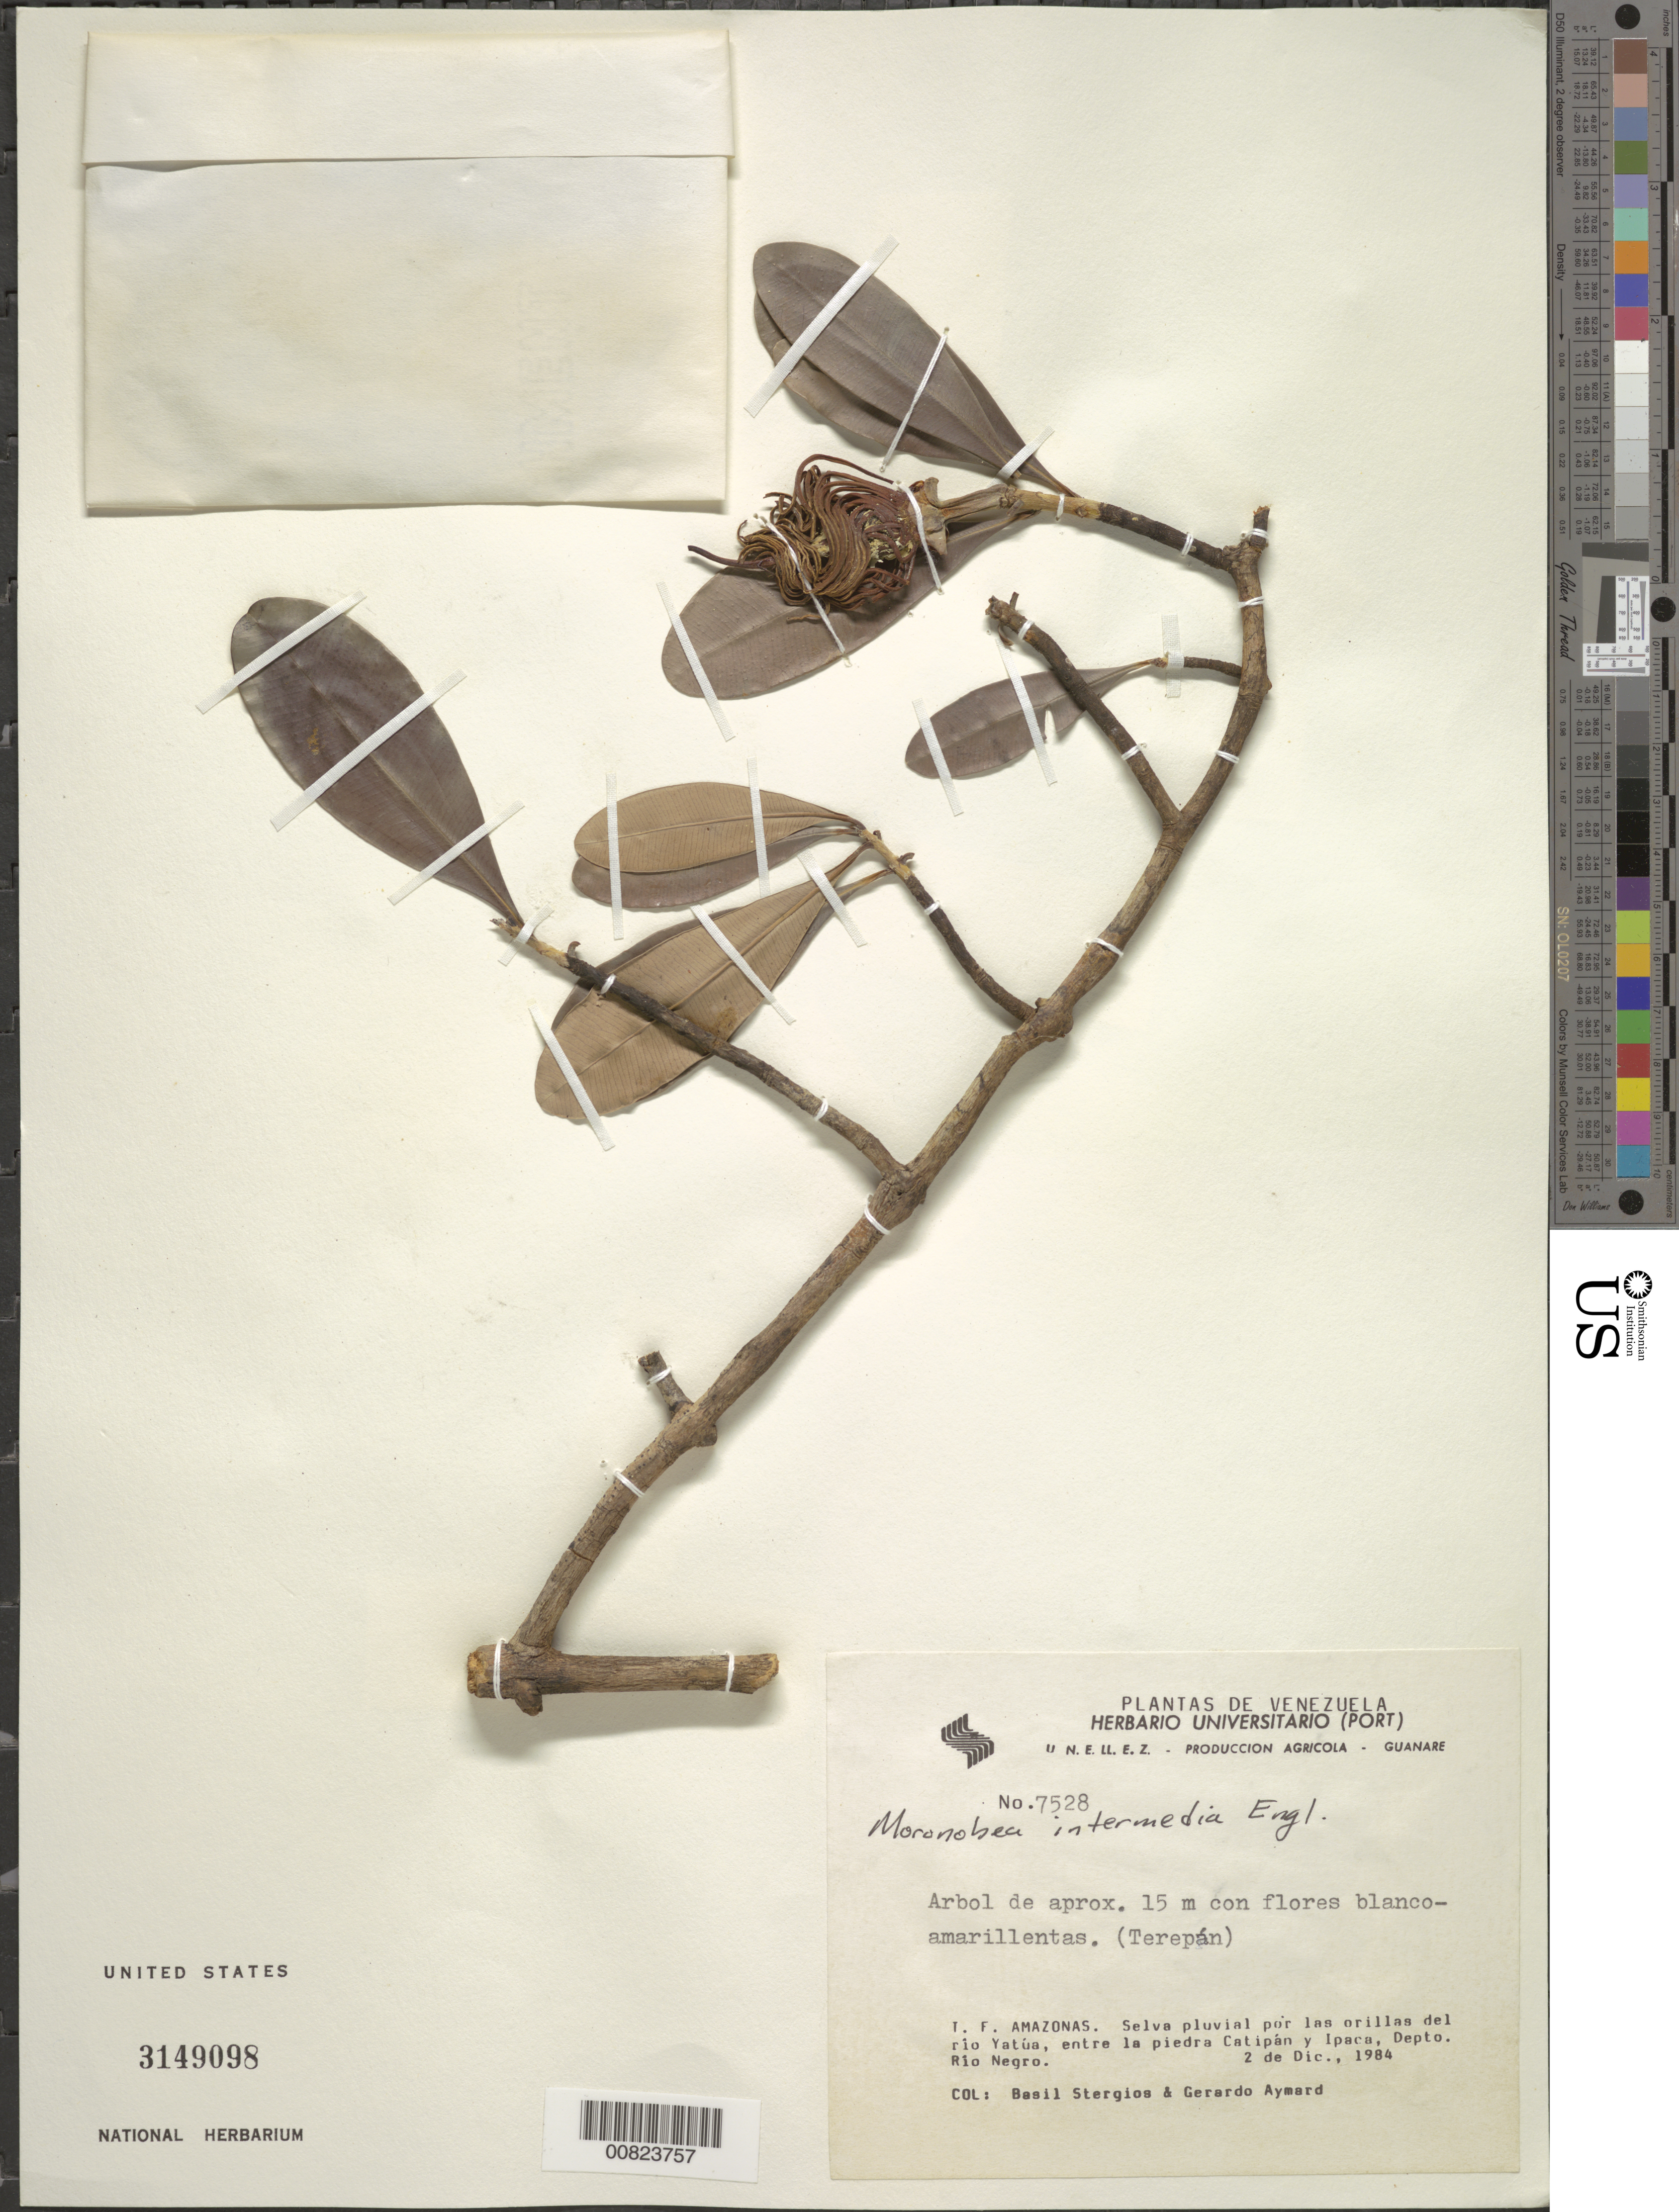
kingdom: Plantae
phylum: Tracheophyta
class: Magnoliopsida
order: Malpighiales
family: Clusiaceae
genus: Moronobea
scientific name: Moronobea intermedia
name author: Engl. in Thurn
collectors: B. G. Stergios & G. A. Aymard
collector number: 7528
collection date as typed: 2-Dec-84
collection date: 1984-12-02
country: Venezuela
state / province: Amazonas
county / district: Río Negro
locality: Río Yatua, orillas, entre la piedra Catipan y Ipaca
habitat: Selva pluvial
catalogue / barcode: US 3149098